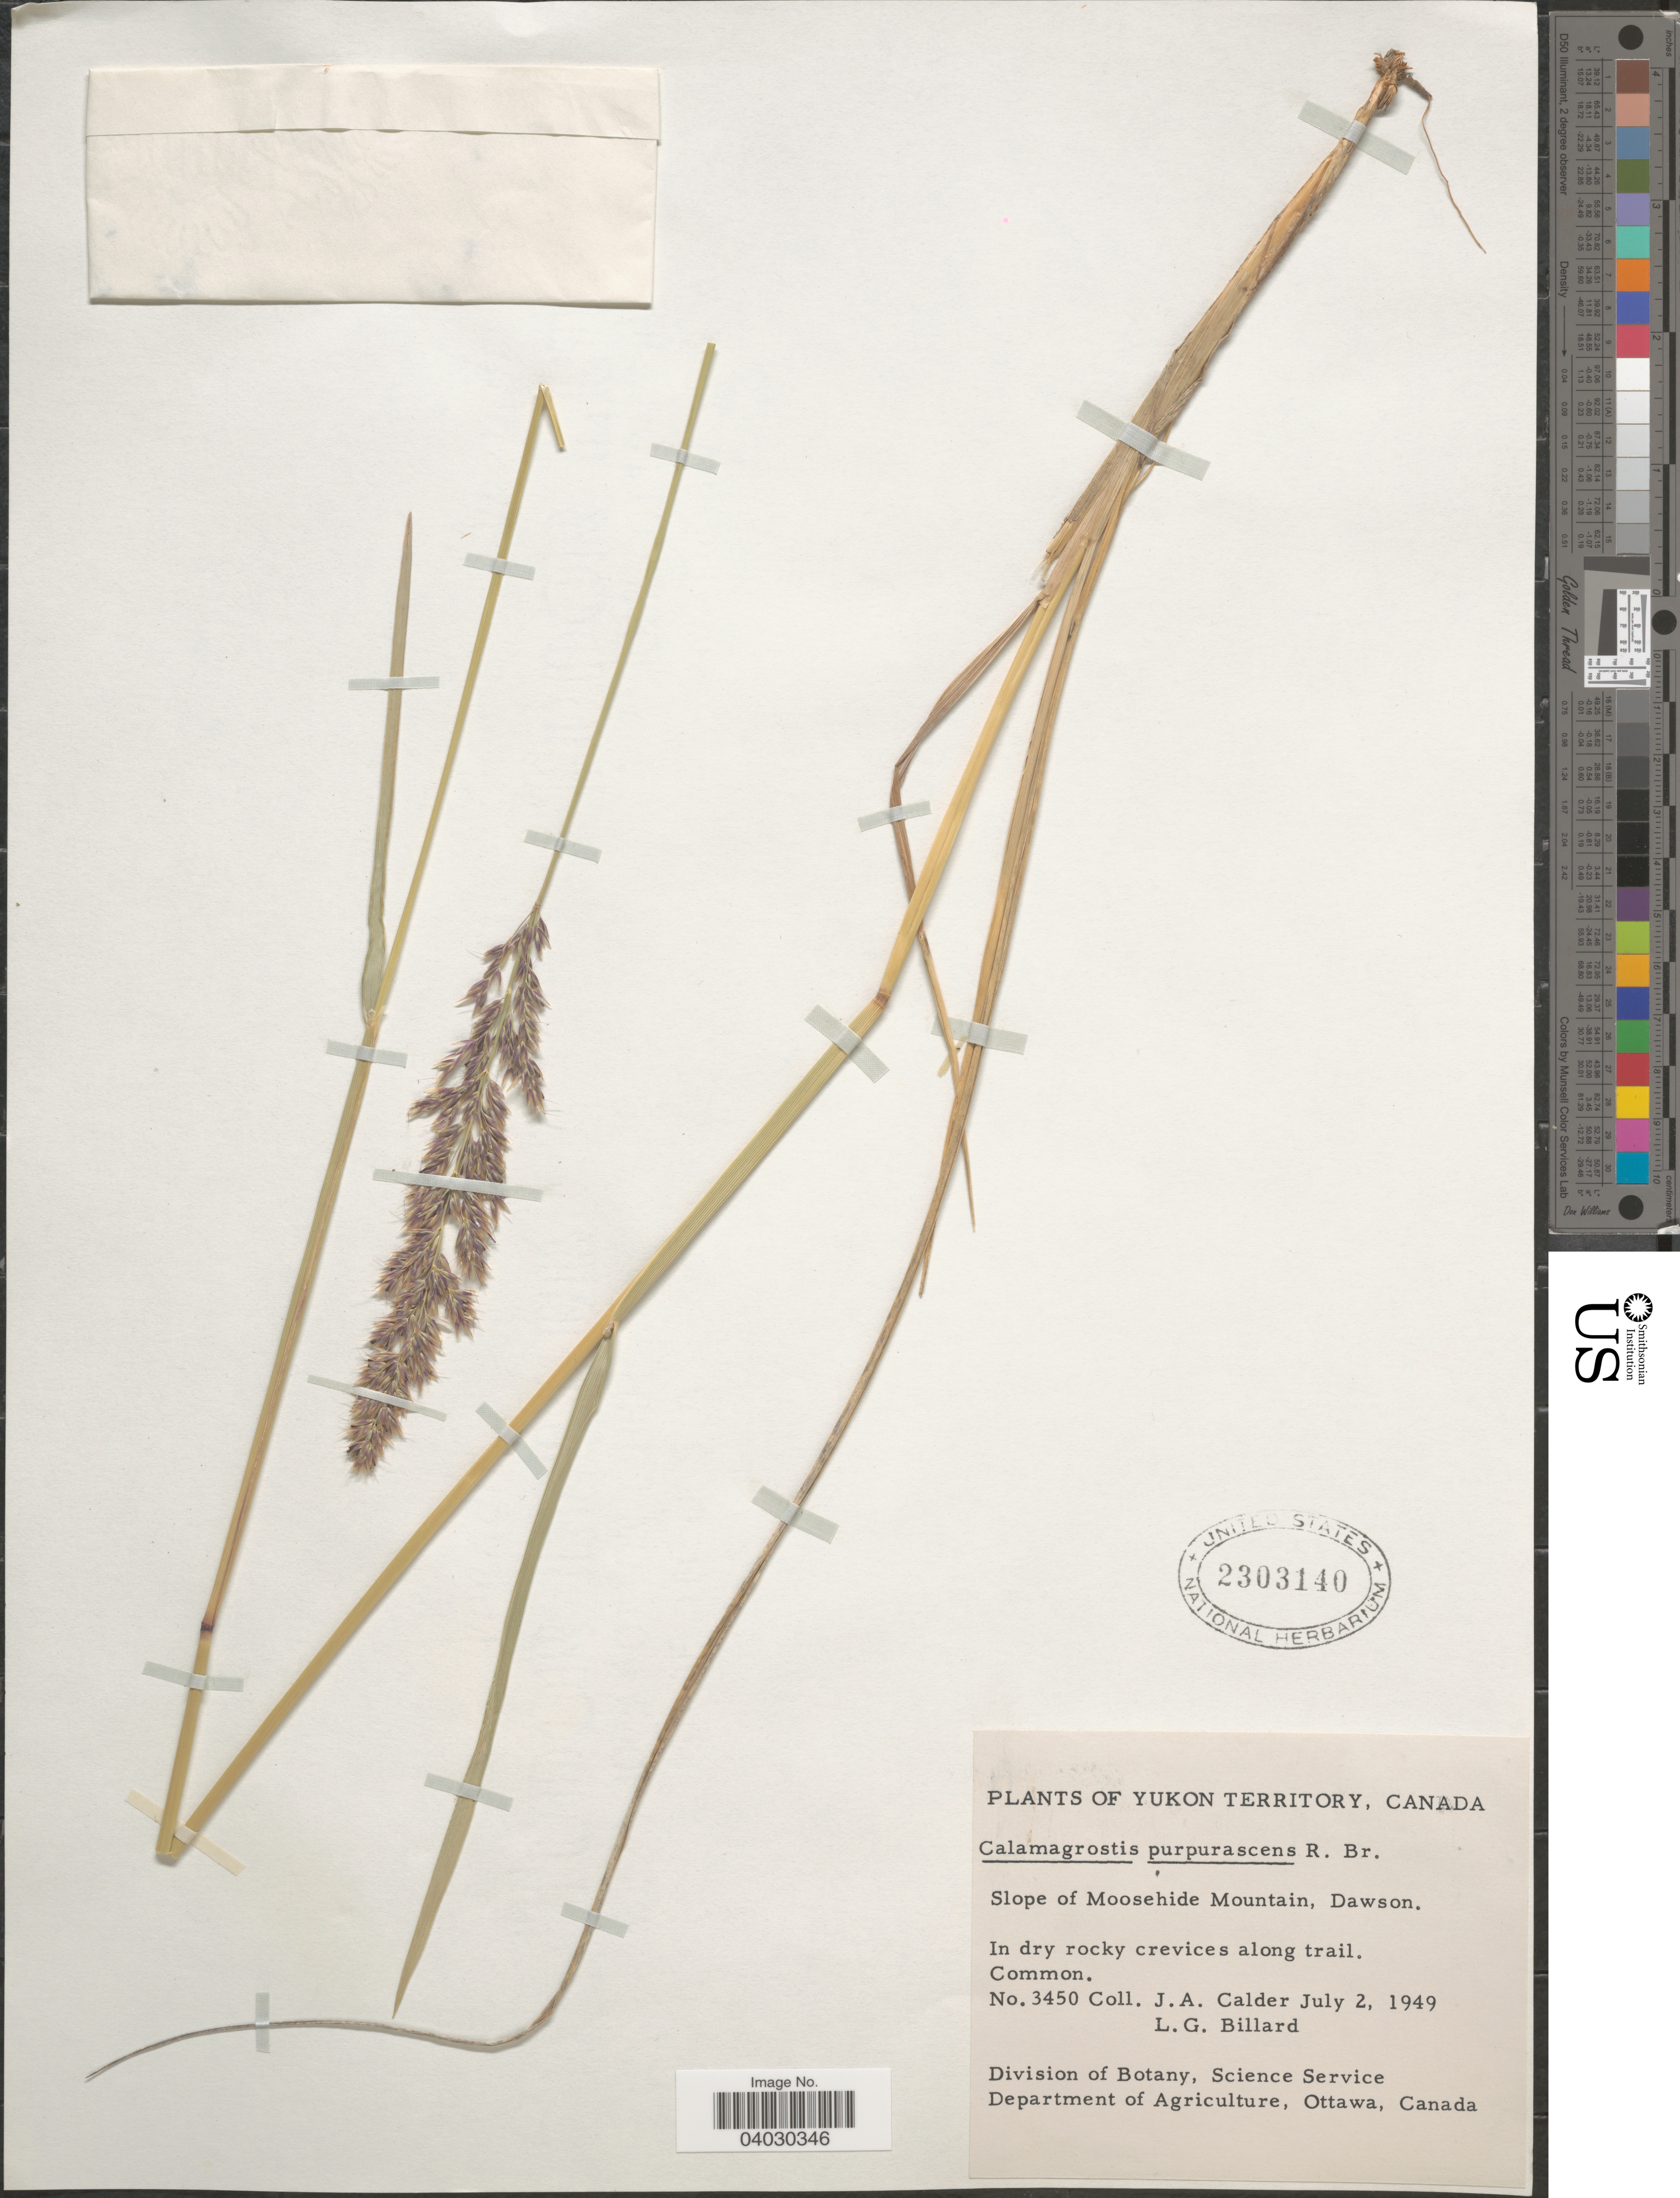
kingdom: Plantae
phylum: Tracheophyta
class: Liliopsida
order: Poales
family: Poaceae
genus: Calamagrostis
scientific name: Calamagrostis purpurascens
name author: R. Br.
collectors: J. A. Calder & L. Billard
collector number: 3450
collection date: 1949-07-02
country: Canada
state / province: Yukon Territory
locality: Slope of Moosehide Mountain, Dawson. Along trail.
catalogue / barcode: US 2303140